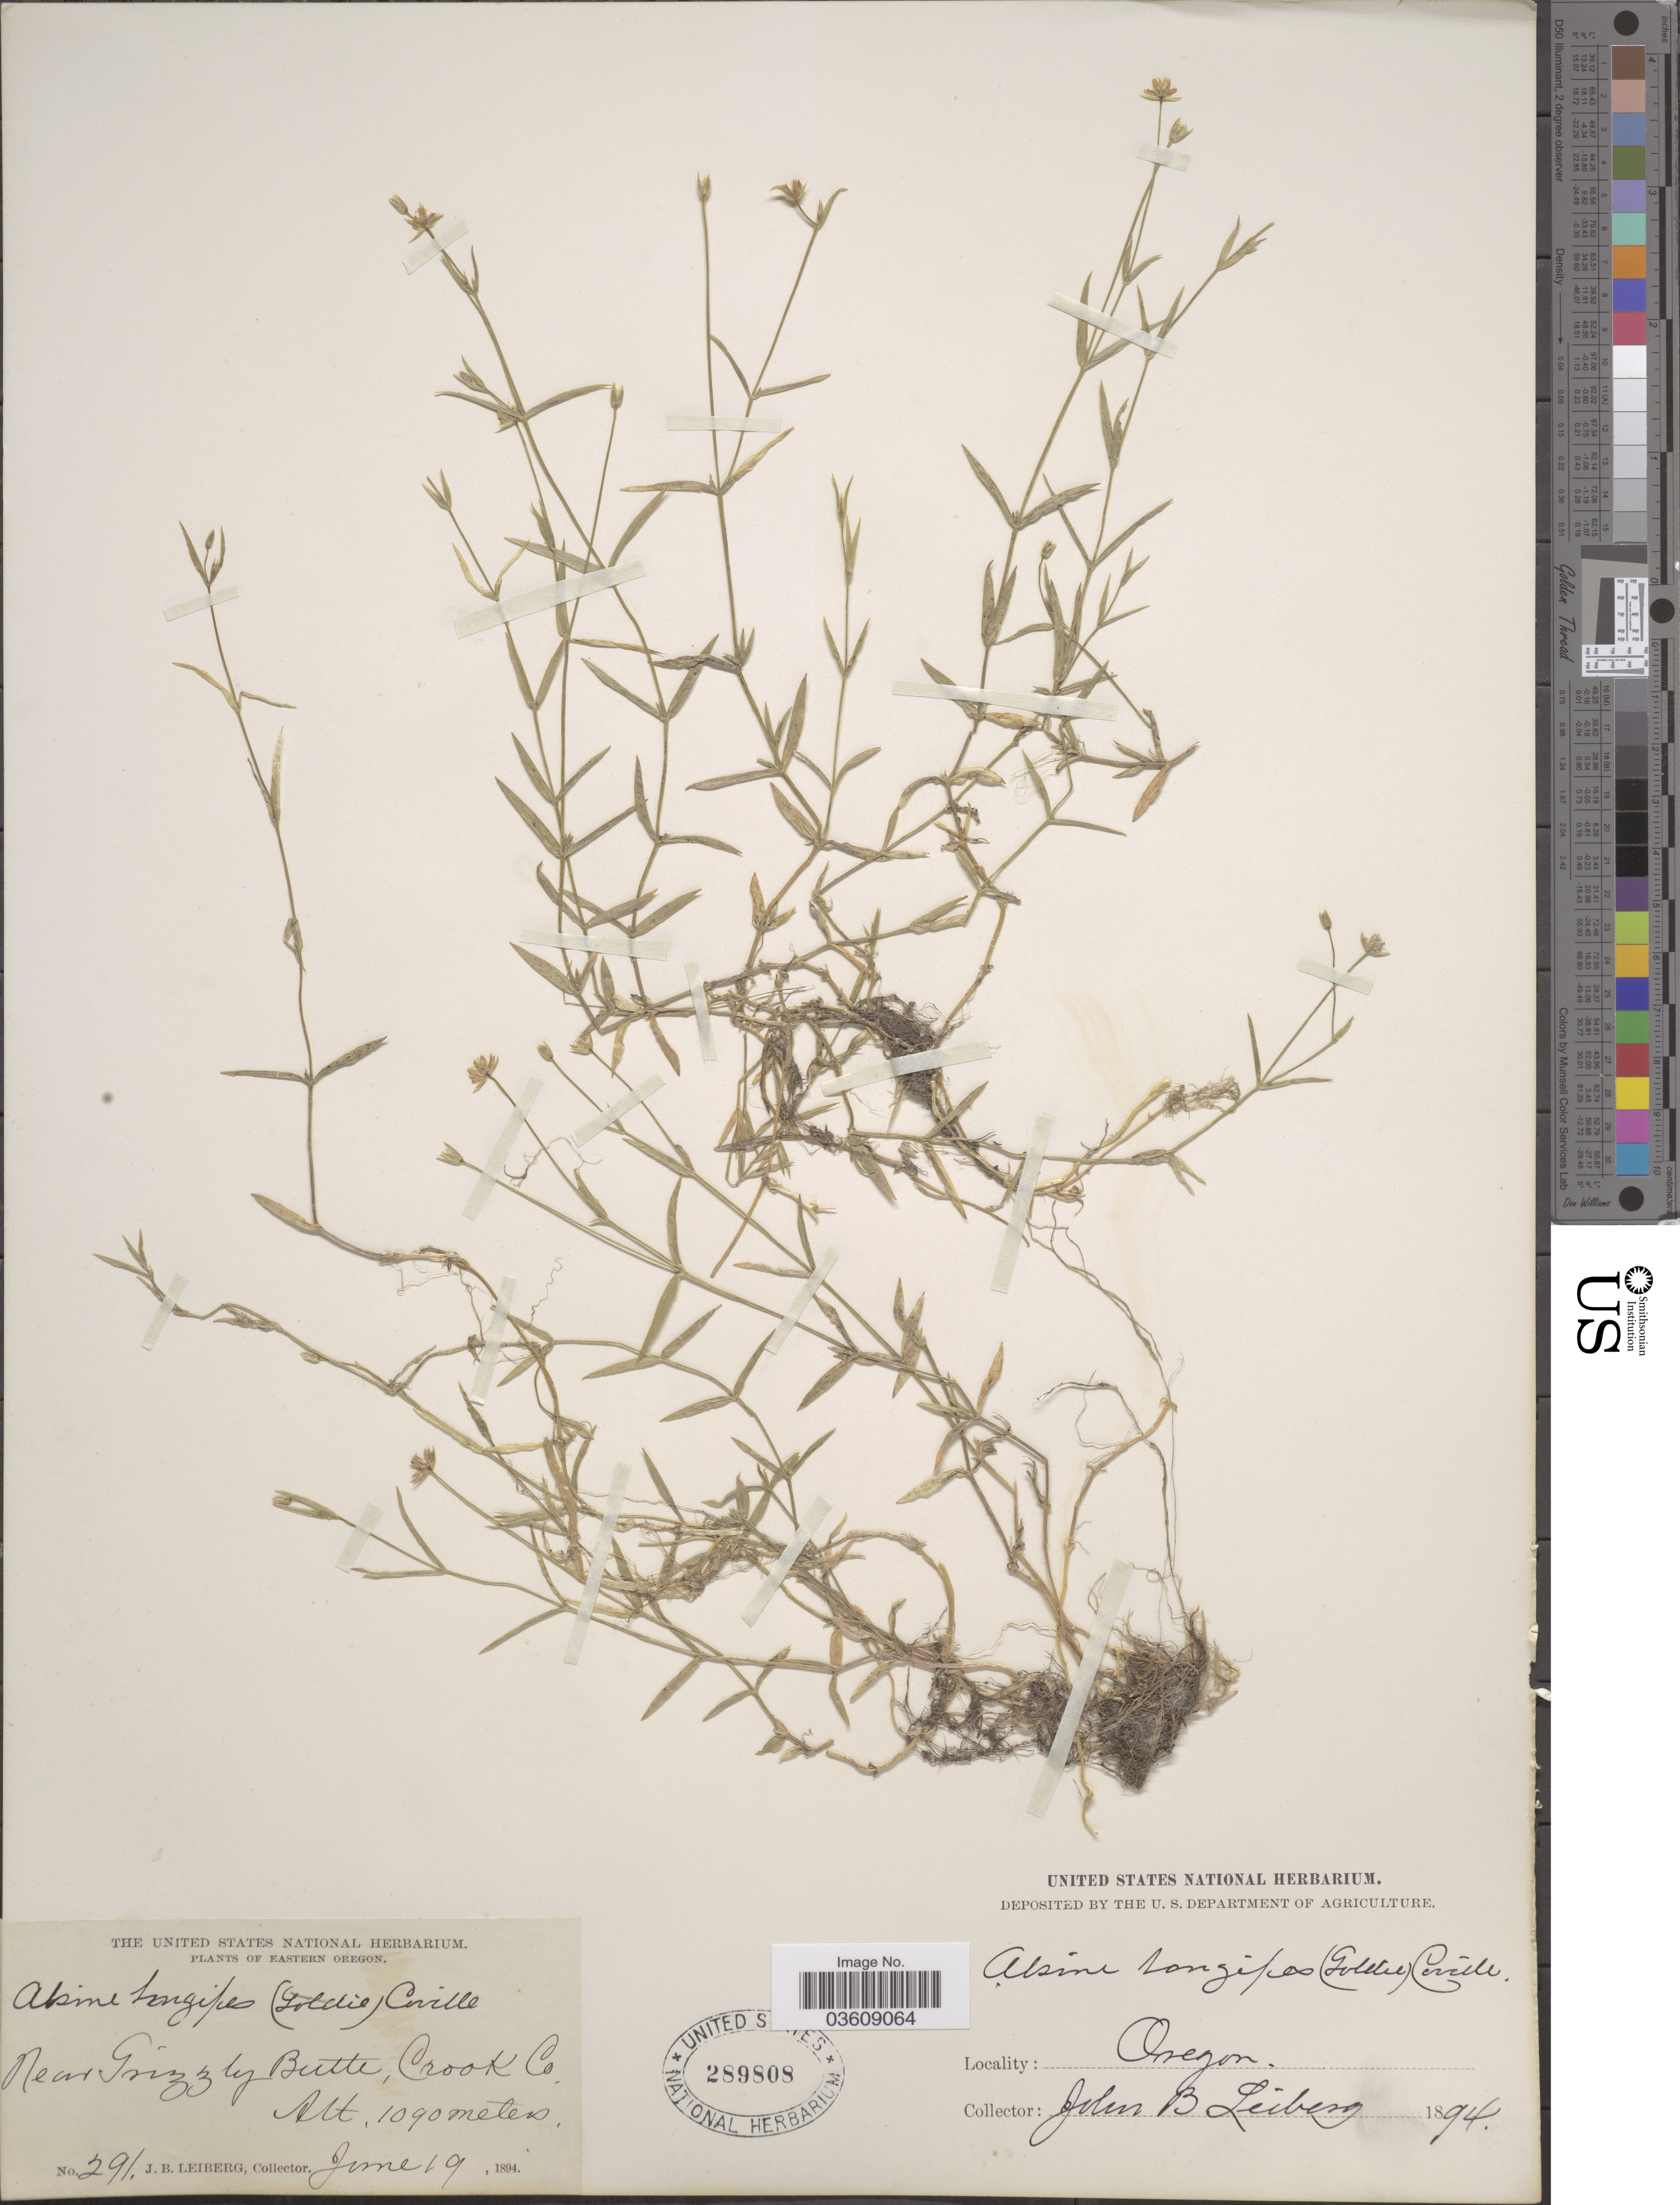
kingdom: Plantae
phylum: Tracheophyta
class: Magnoliopsida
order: Caryophyllales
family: Caryophyllaceae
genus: Stellaria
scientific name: Stellaria longipes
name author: Goldie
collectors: J. B. Leiberg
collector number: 291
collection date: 1894-06-19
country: United States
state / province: Oregon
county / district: Crook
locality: Eastern Oregon. Near Grizzly Butte, Crook Co.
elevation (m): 1090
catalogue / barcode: US 289808